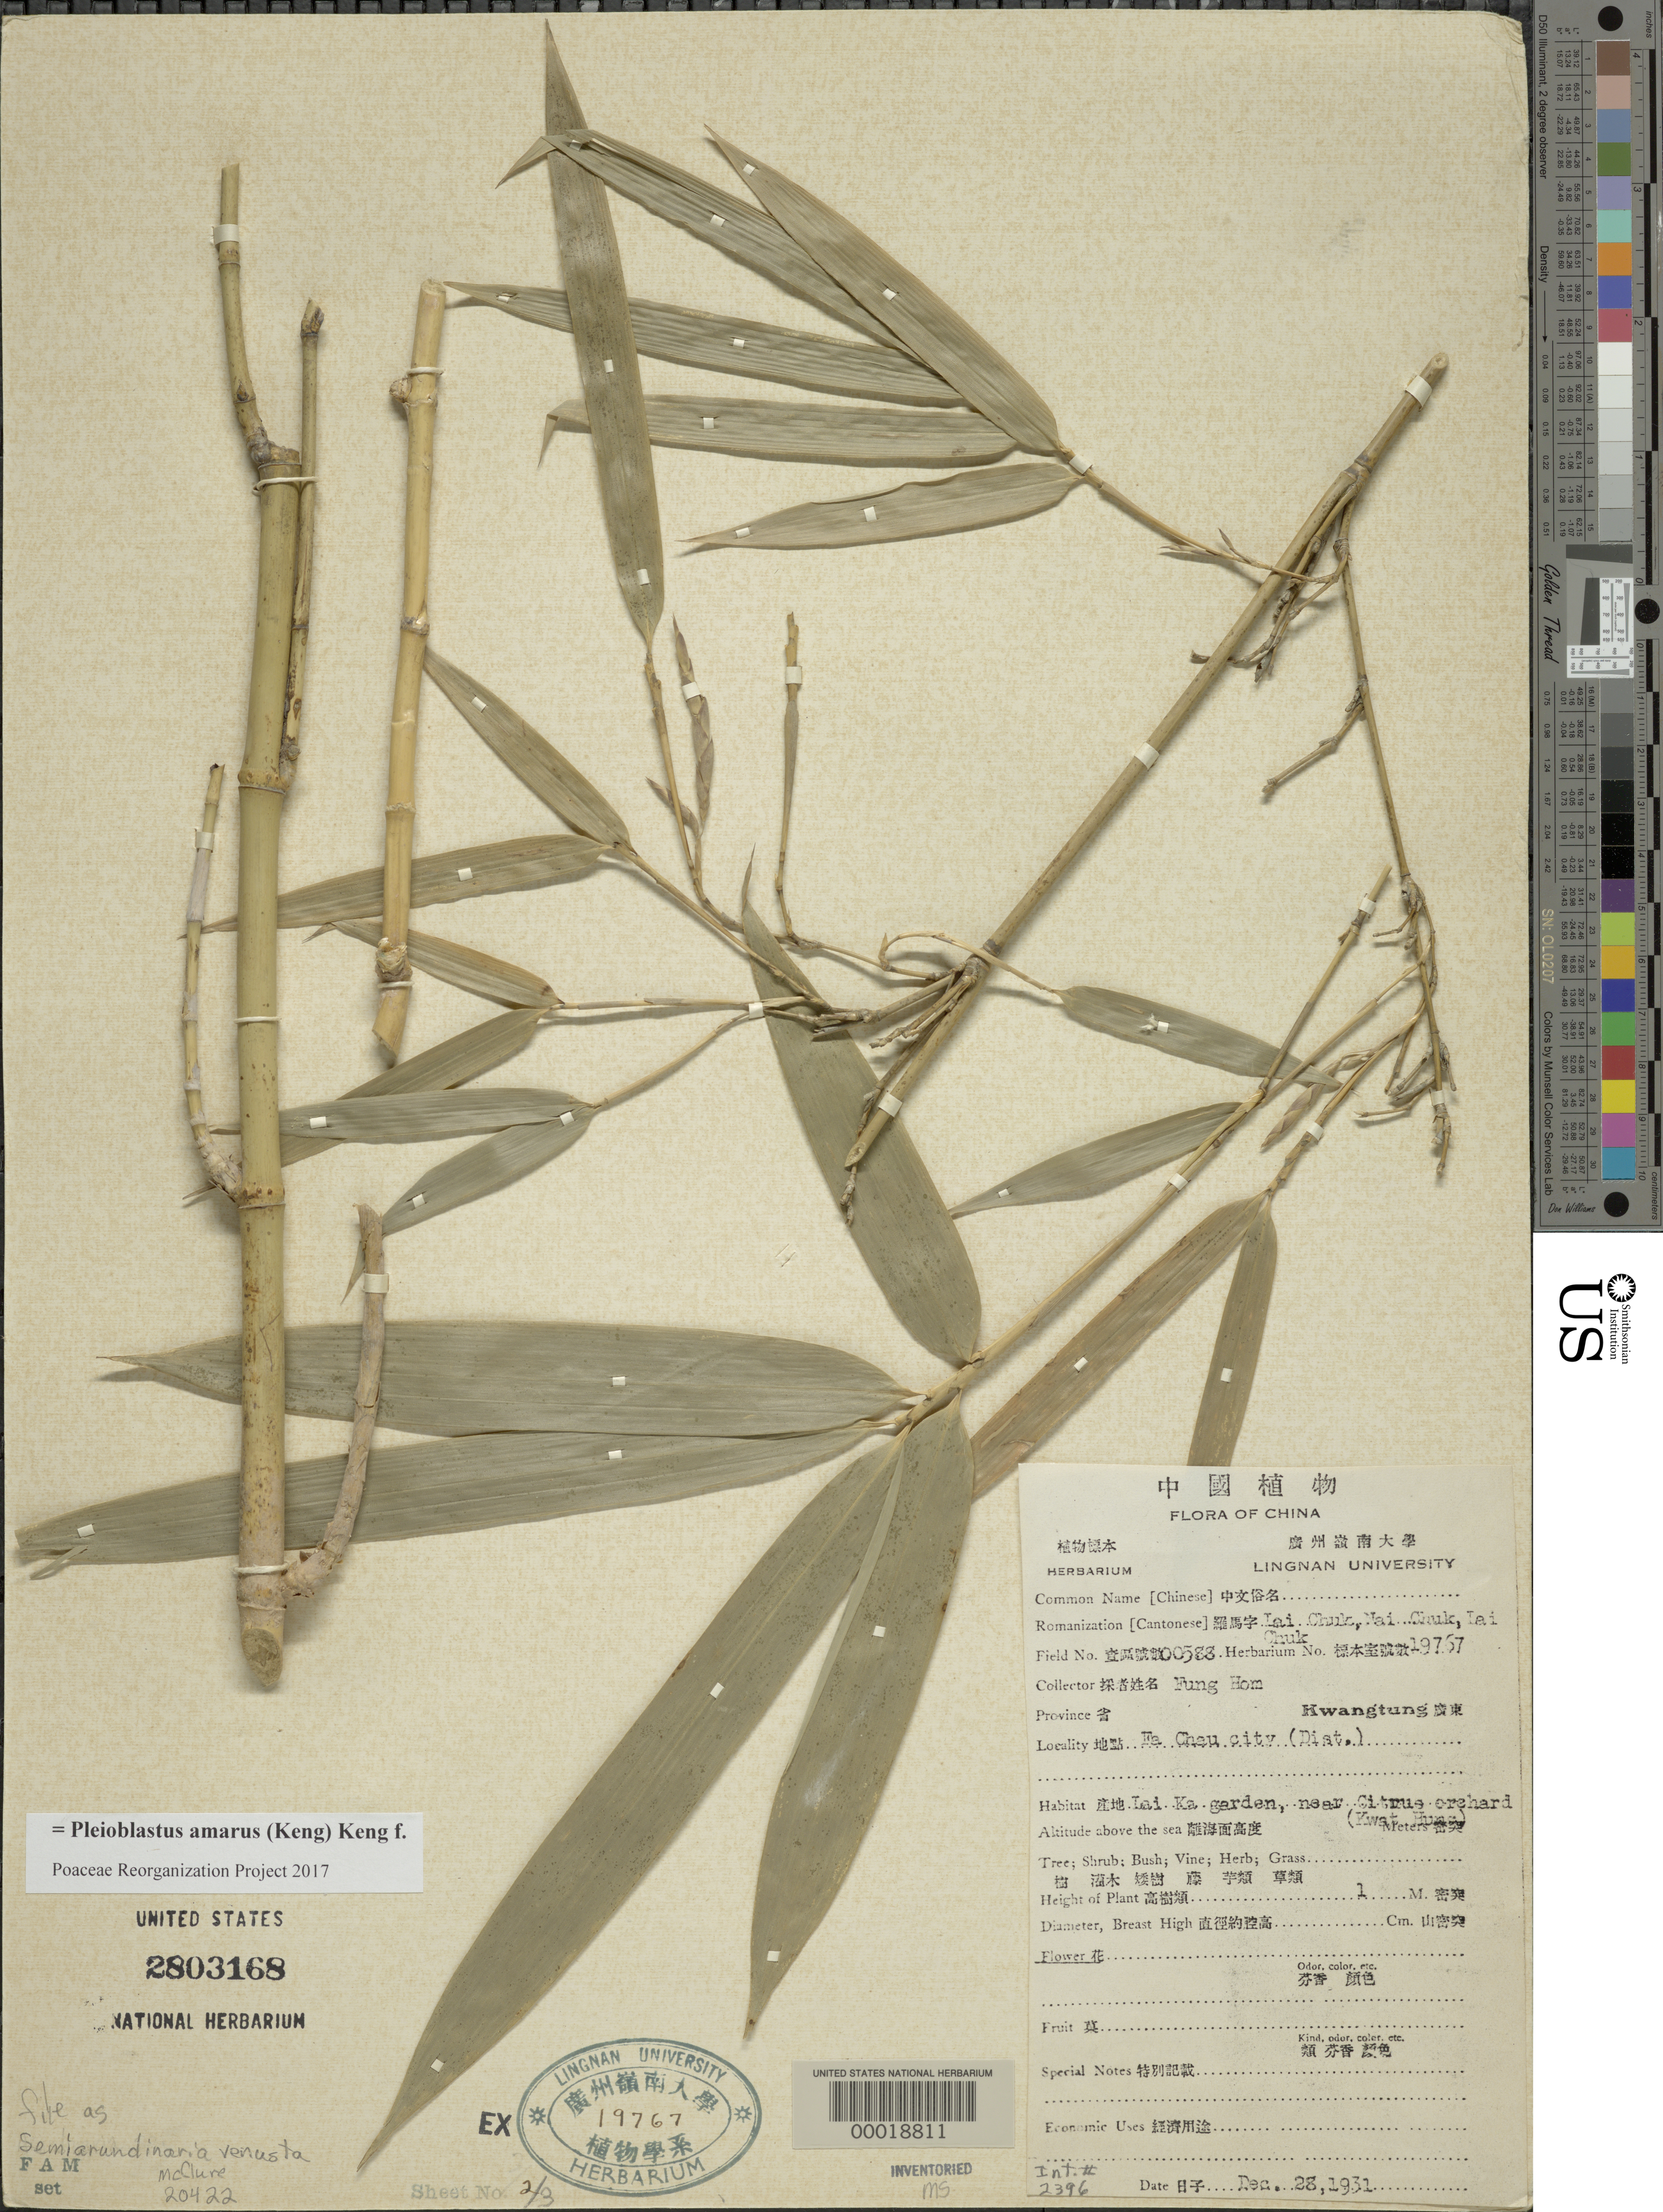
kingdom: Plantae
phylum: Tracheophyta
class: Liliopsida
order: Poales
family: Poaceae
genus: Pleioblastus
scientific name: Pleioblastus amarus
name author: (Keng) Keng f.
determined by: Tripplett, K.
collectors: H. L. Fung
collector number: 588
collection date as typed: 28 Dec 1931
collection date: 1931-12-28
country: China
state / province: Guangdong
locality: Fa Chau City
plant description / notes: Branch Complement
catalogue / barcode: US 2803168